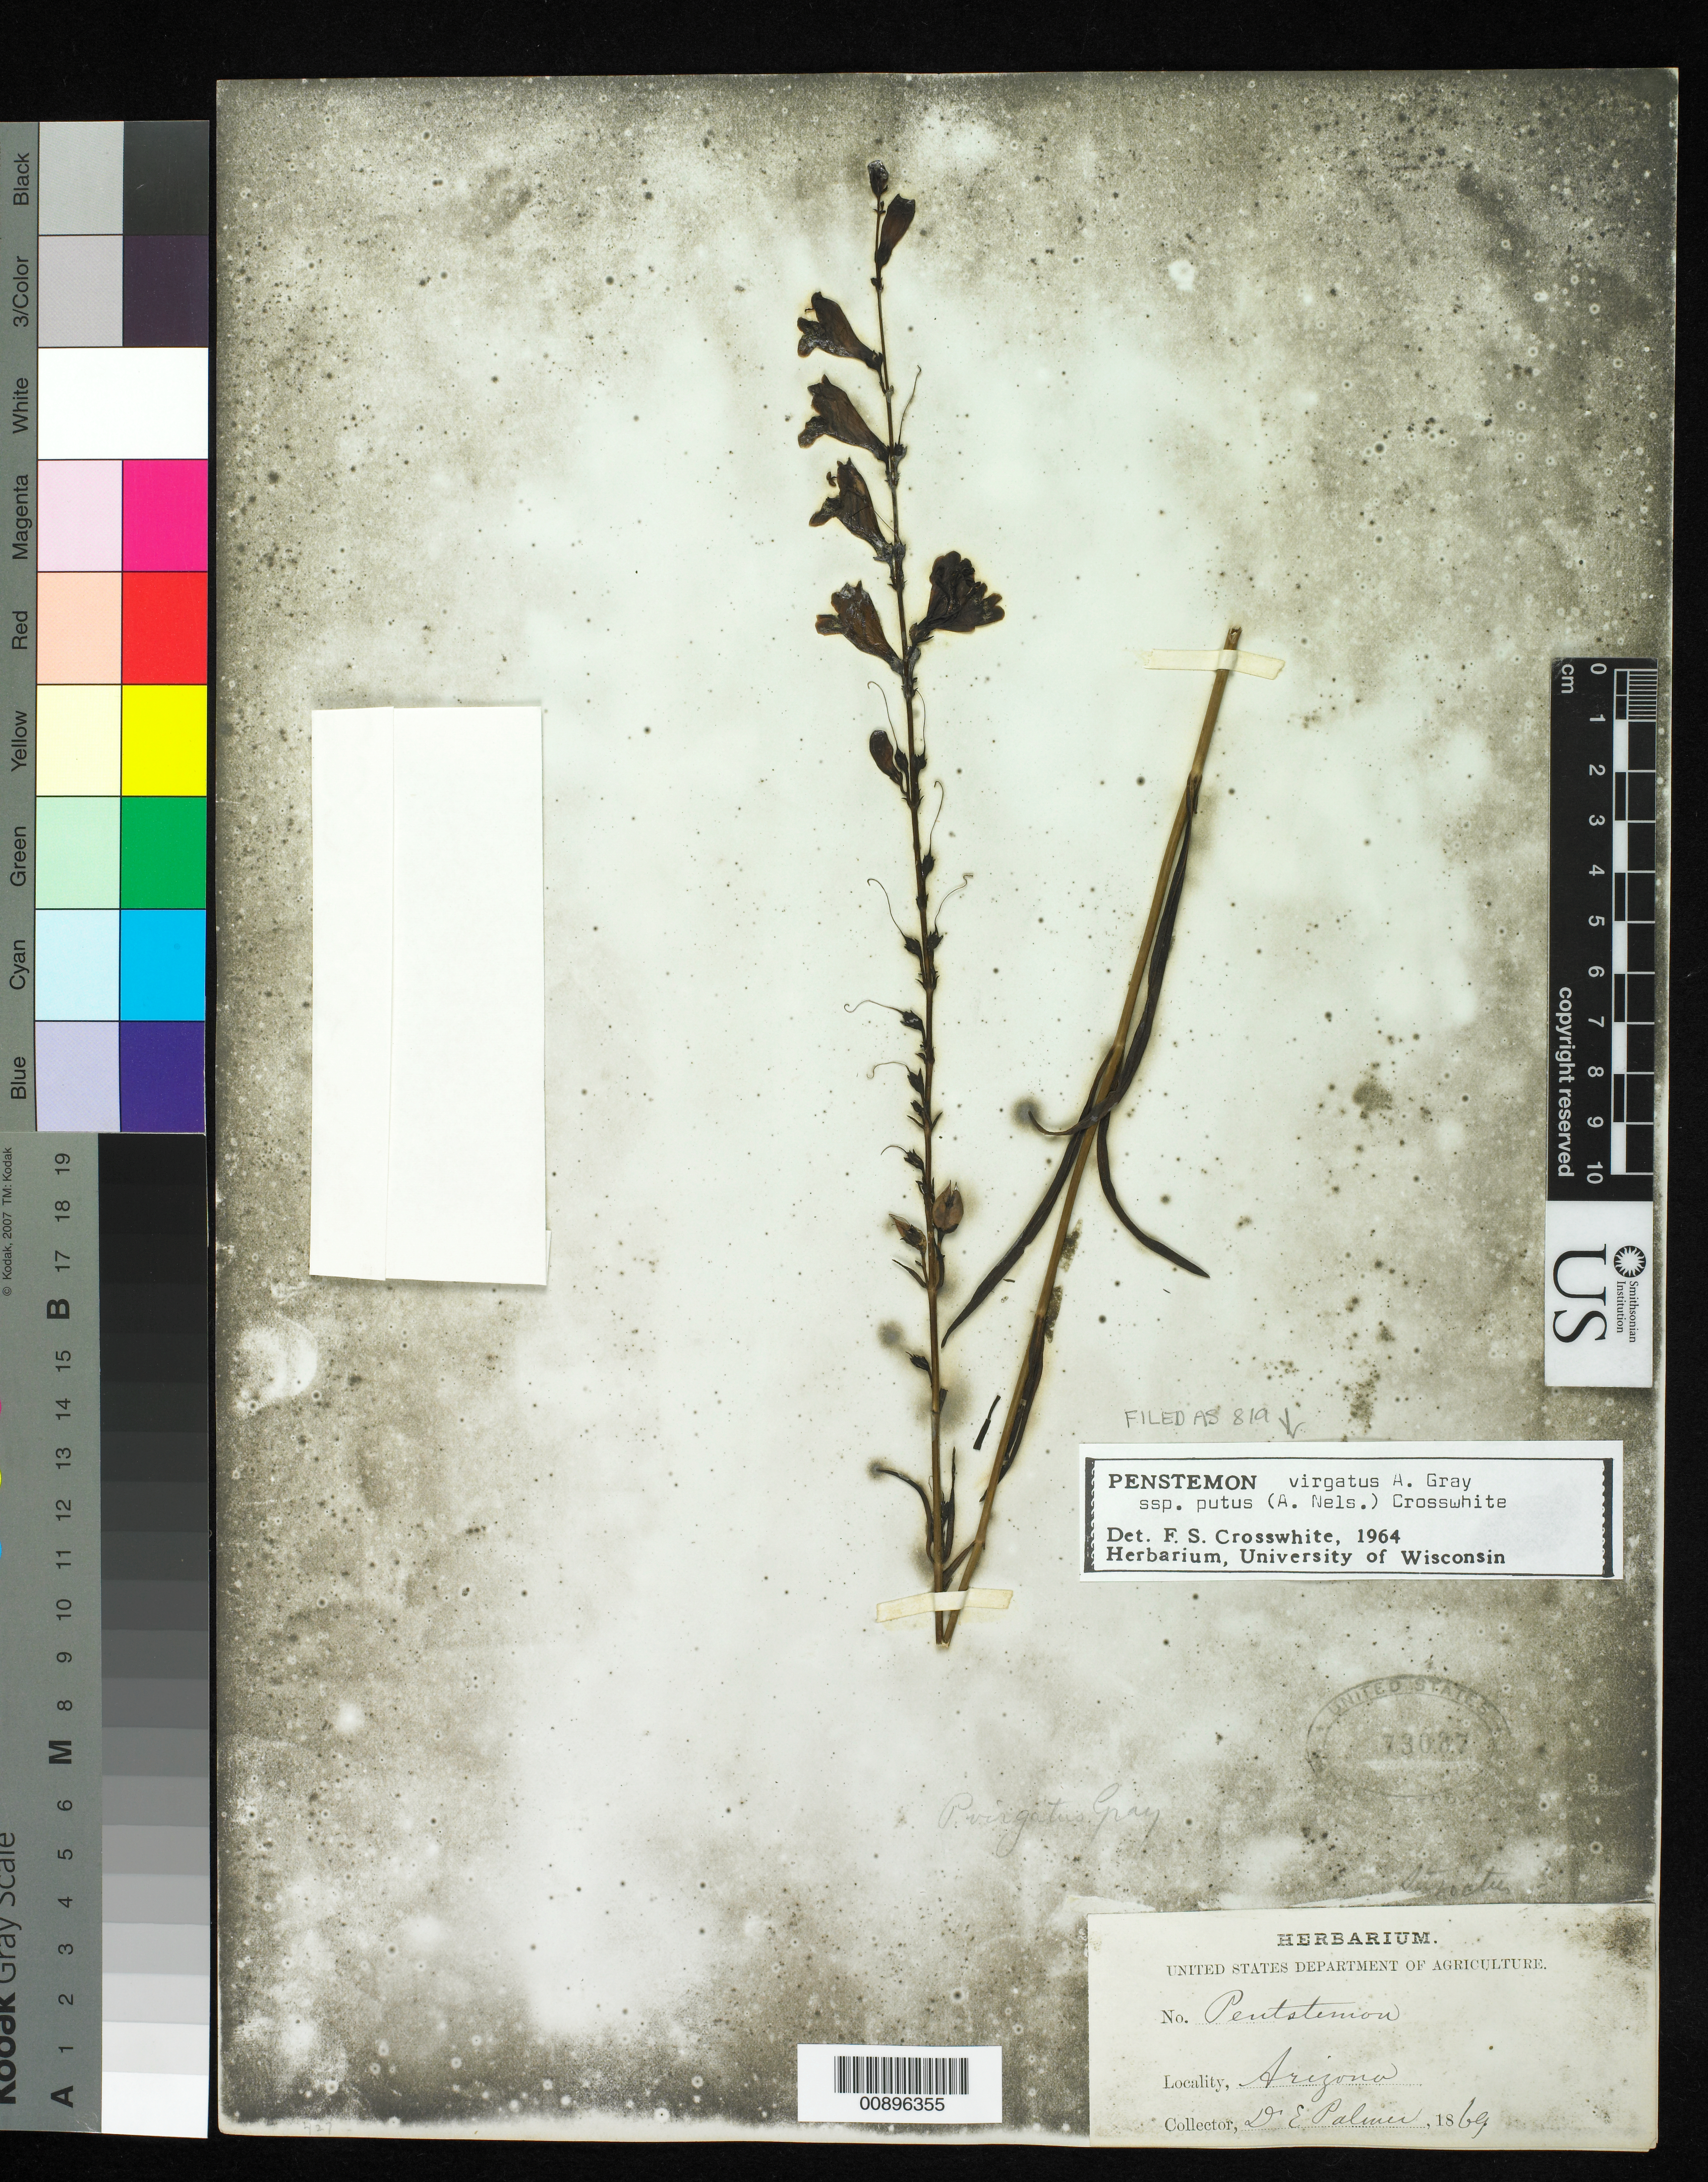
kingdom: Plantae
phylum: Tracheophyta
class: Magnoliopsida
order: Lamiales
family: Plantaginaceae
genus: Penstemon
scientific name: Penstemon virgatus subsp. putus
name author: (A. Nelson) Crosswh.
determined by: Crosswhite, F. S.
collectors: E. Palmer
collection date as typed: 1869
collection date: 1869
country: United States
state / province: Arizona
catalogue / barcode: US 73037